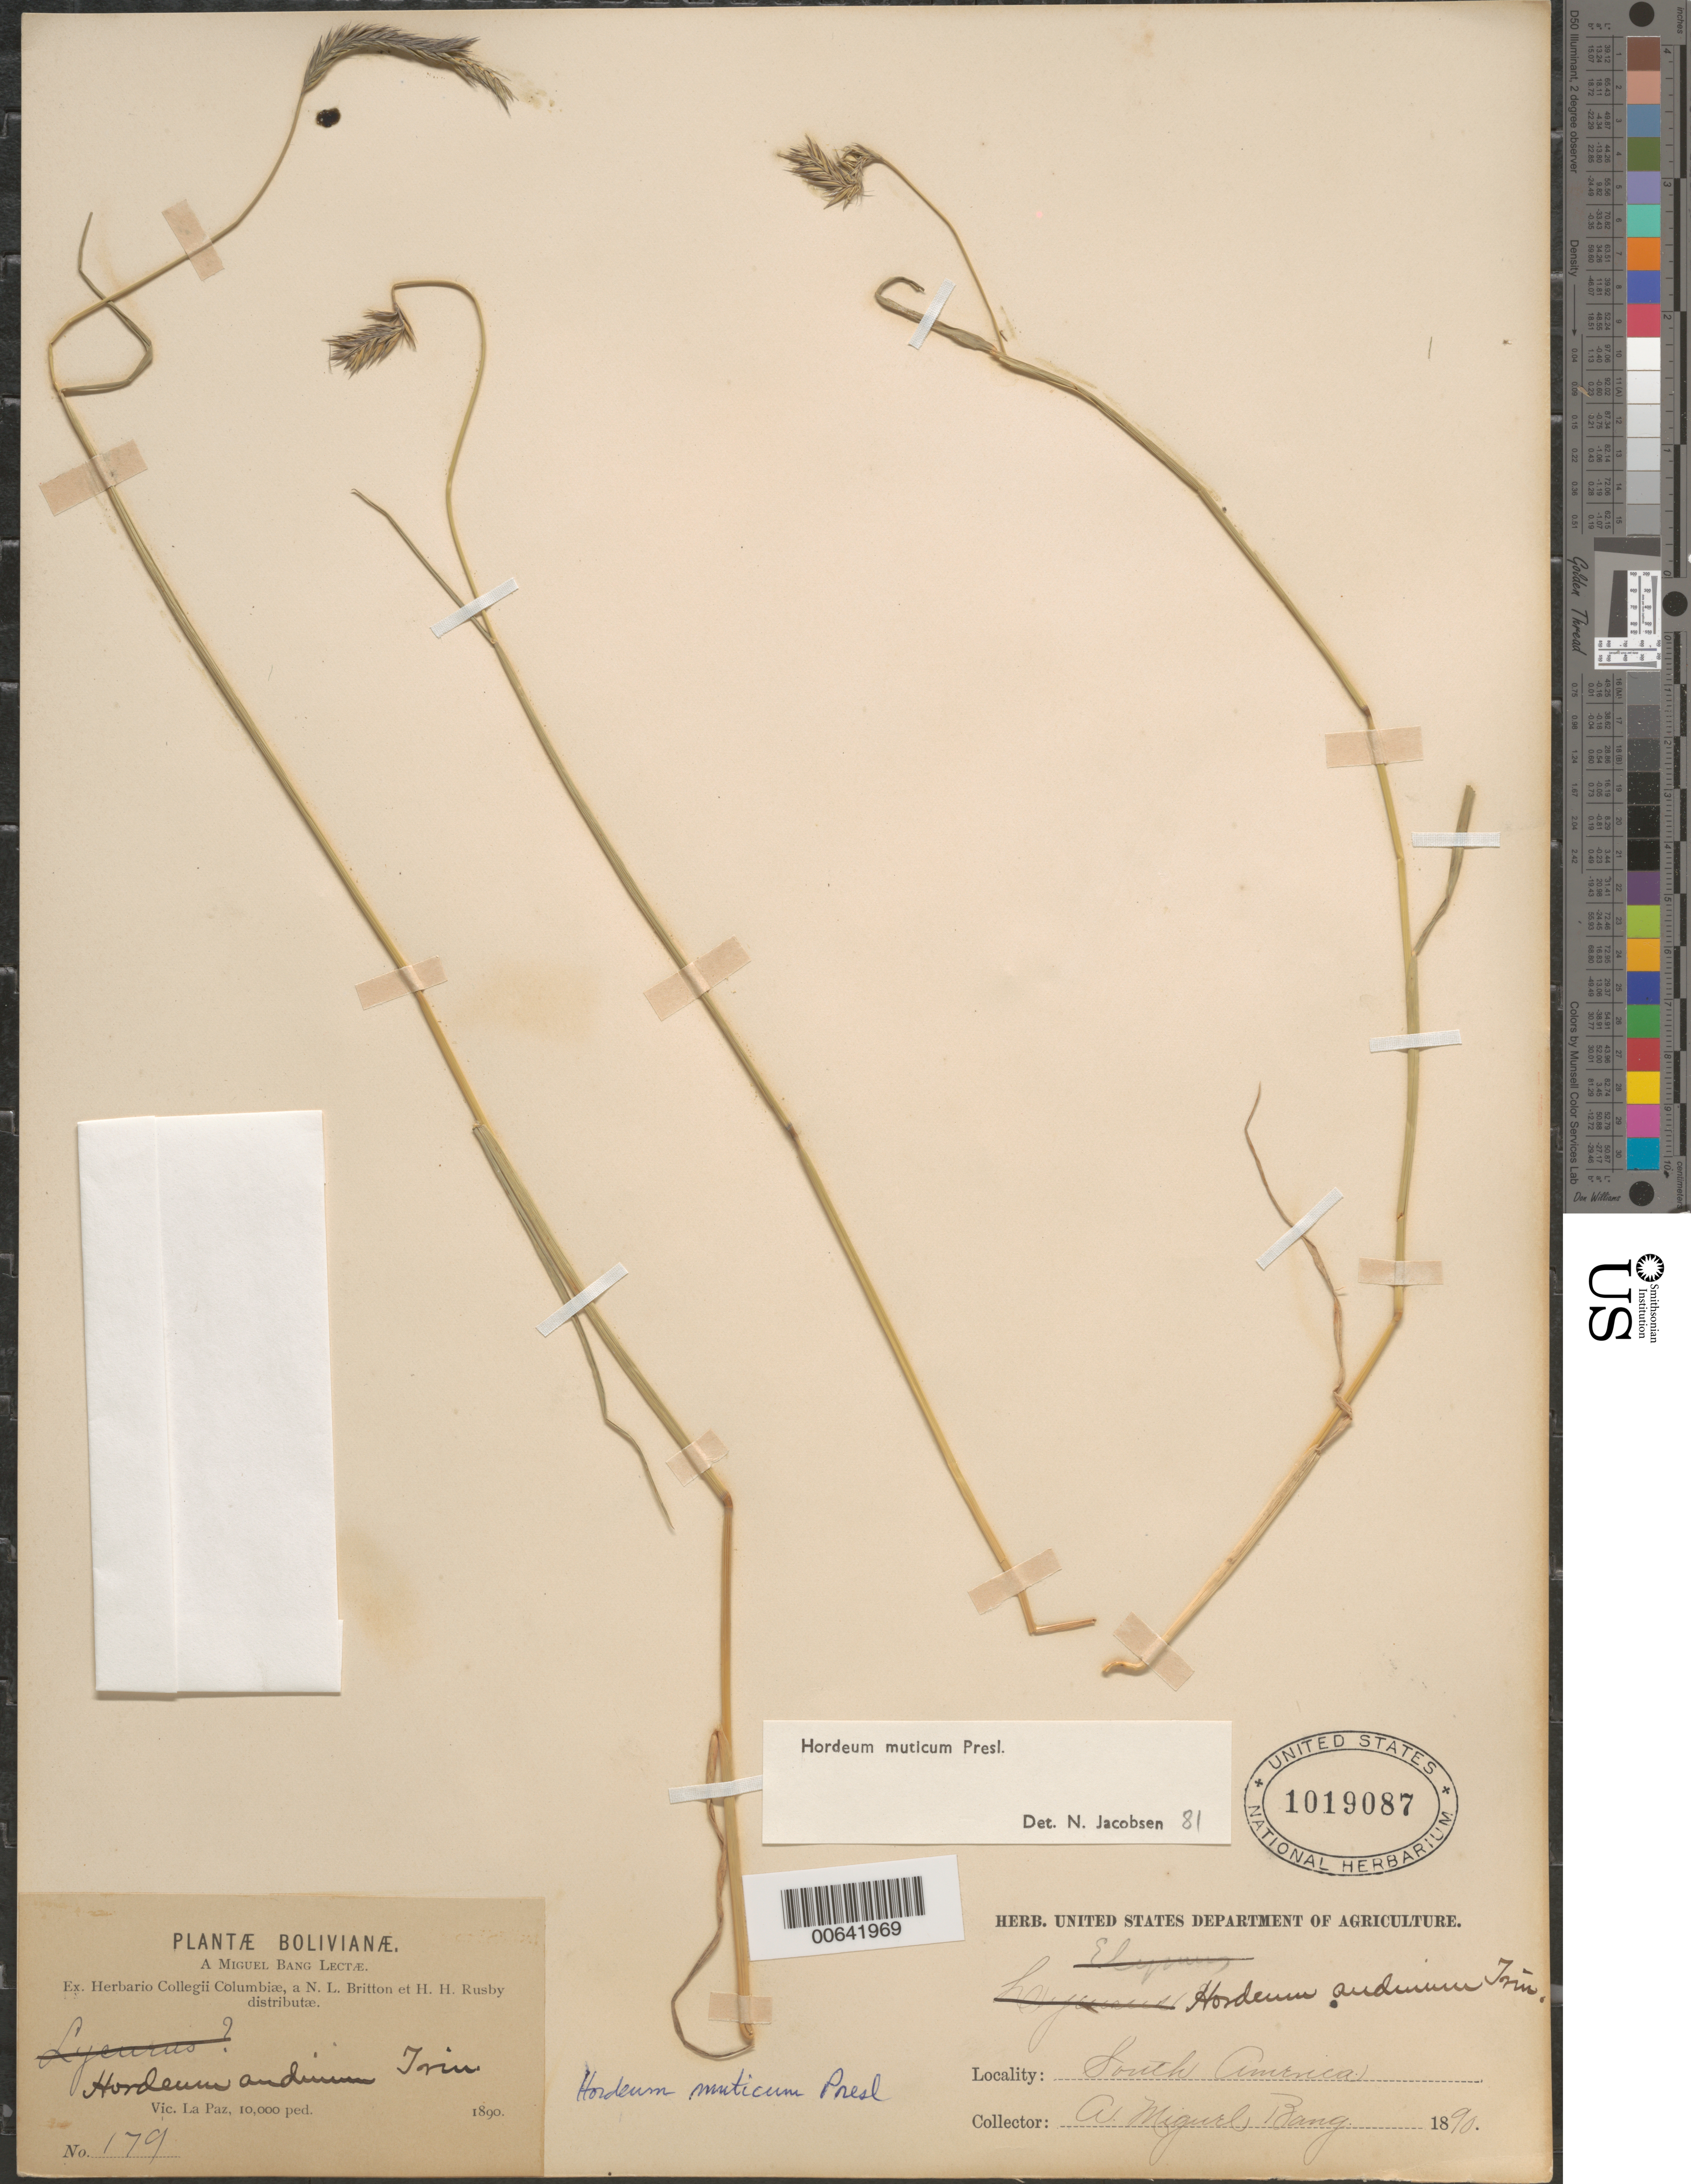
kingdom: Plantae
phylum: Tracheophyta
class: Liliopsida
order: Poales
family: Poaceae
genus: Hordeum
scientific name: Hordeum muticum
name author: J. Presl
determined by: Jacobsen, N. H. G.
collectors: M. Bang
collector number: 179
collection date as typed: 1890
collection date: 1890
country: Bolivia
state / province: La Paz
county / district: Murillo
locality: Vic. de La Paz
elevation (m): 3048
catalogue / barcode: US 1019087